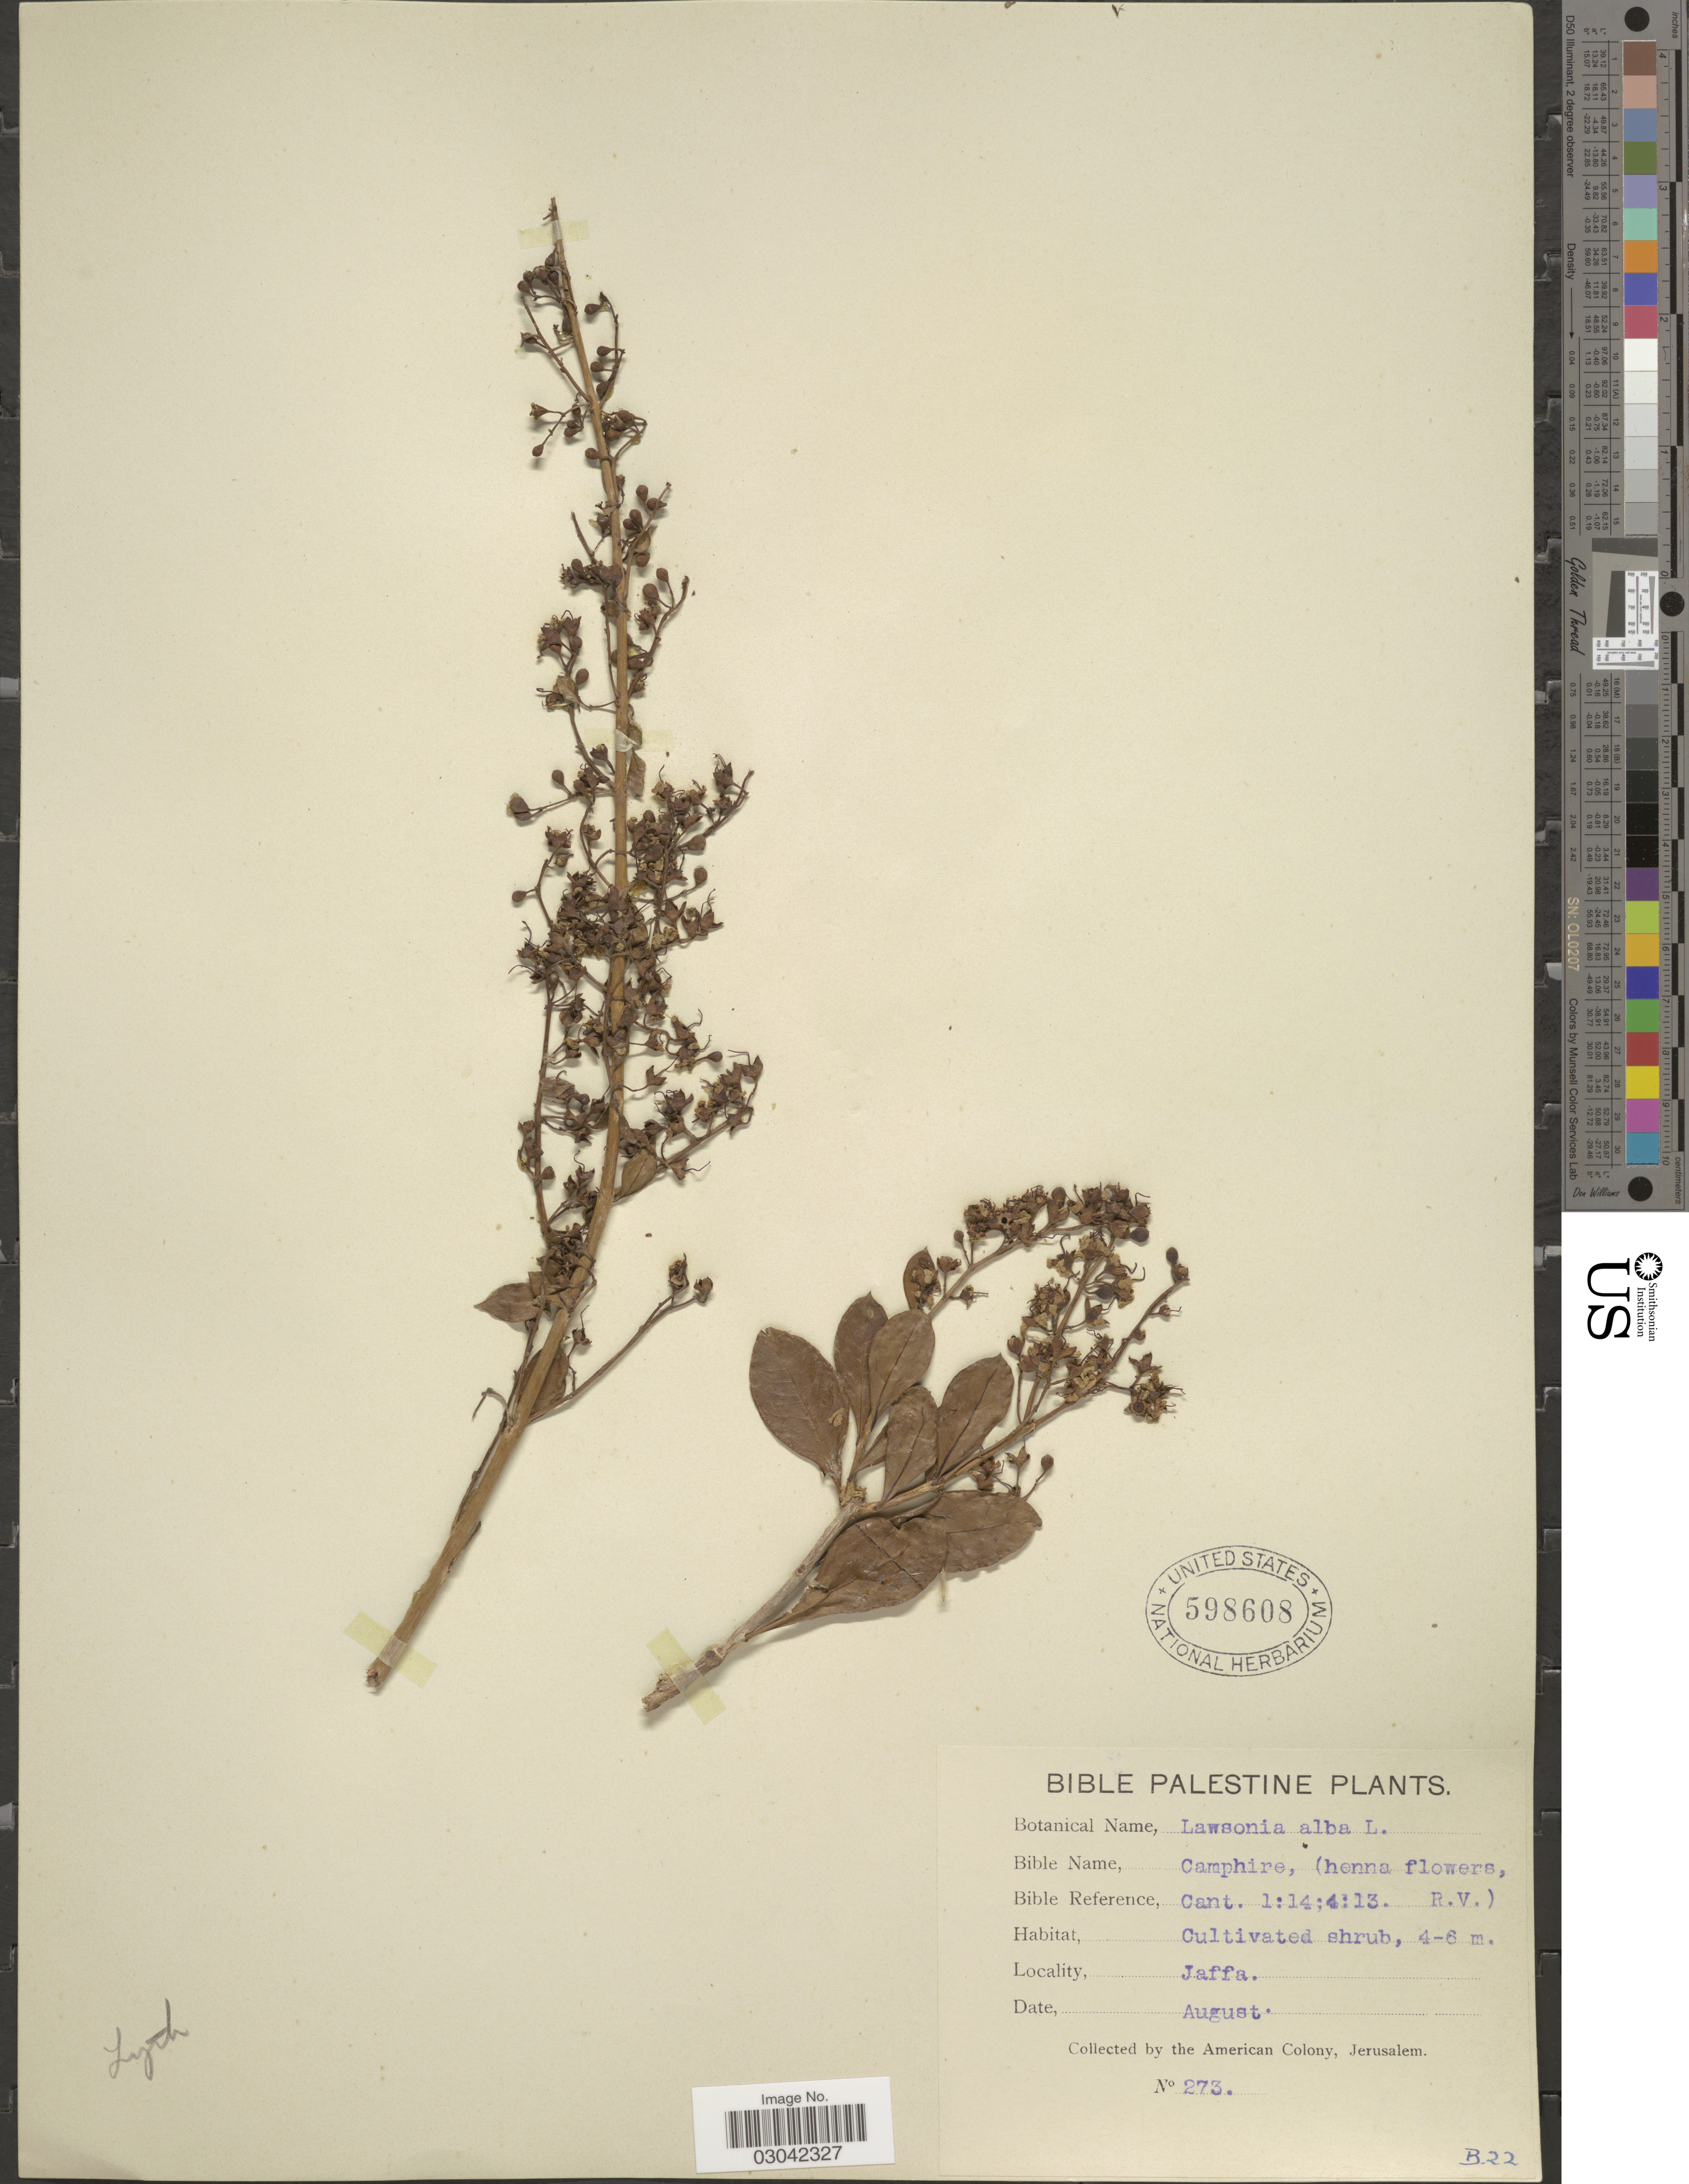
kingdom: Plantae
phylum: Tracheophyta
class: Magnoliopsida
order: Myrtales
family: Lythraceae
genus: Lawsonia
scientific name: Lawsonia inermis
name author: L.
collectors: American Colony, Jerusalem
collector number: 273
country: Israel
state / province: Jerusalem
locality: Palestine. Jaffa.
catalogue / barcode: US 598608